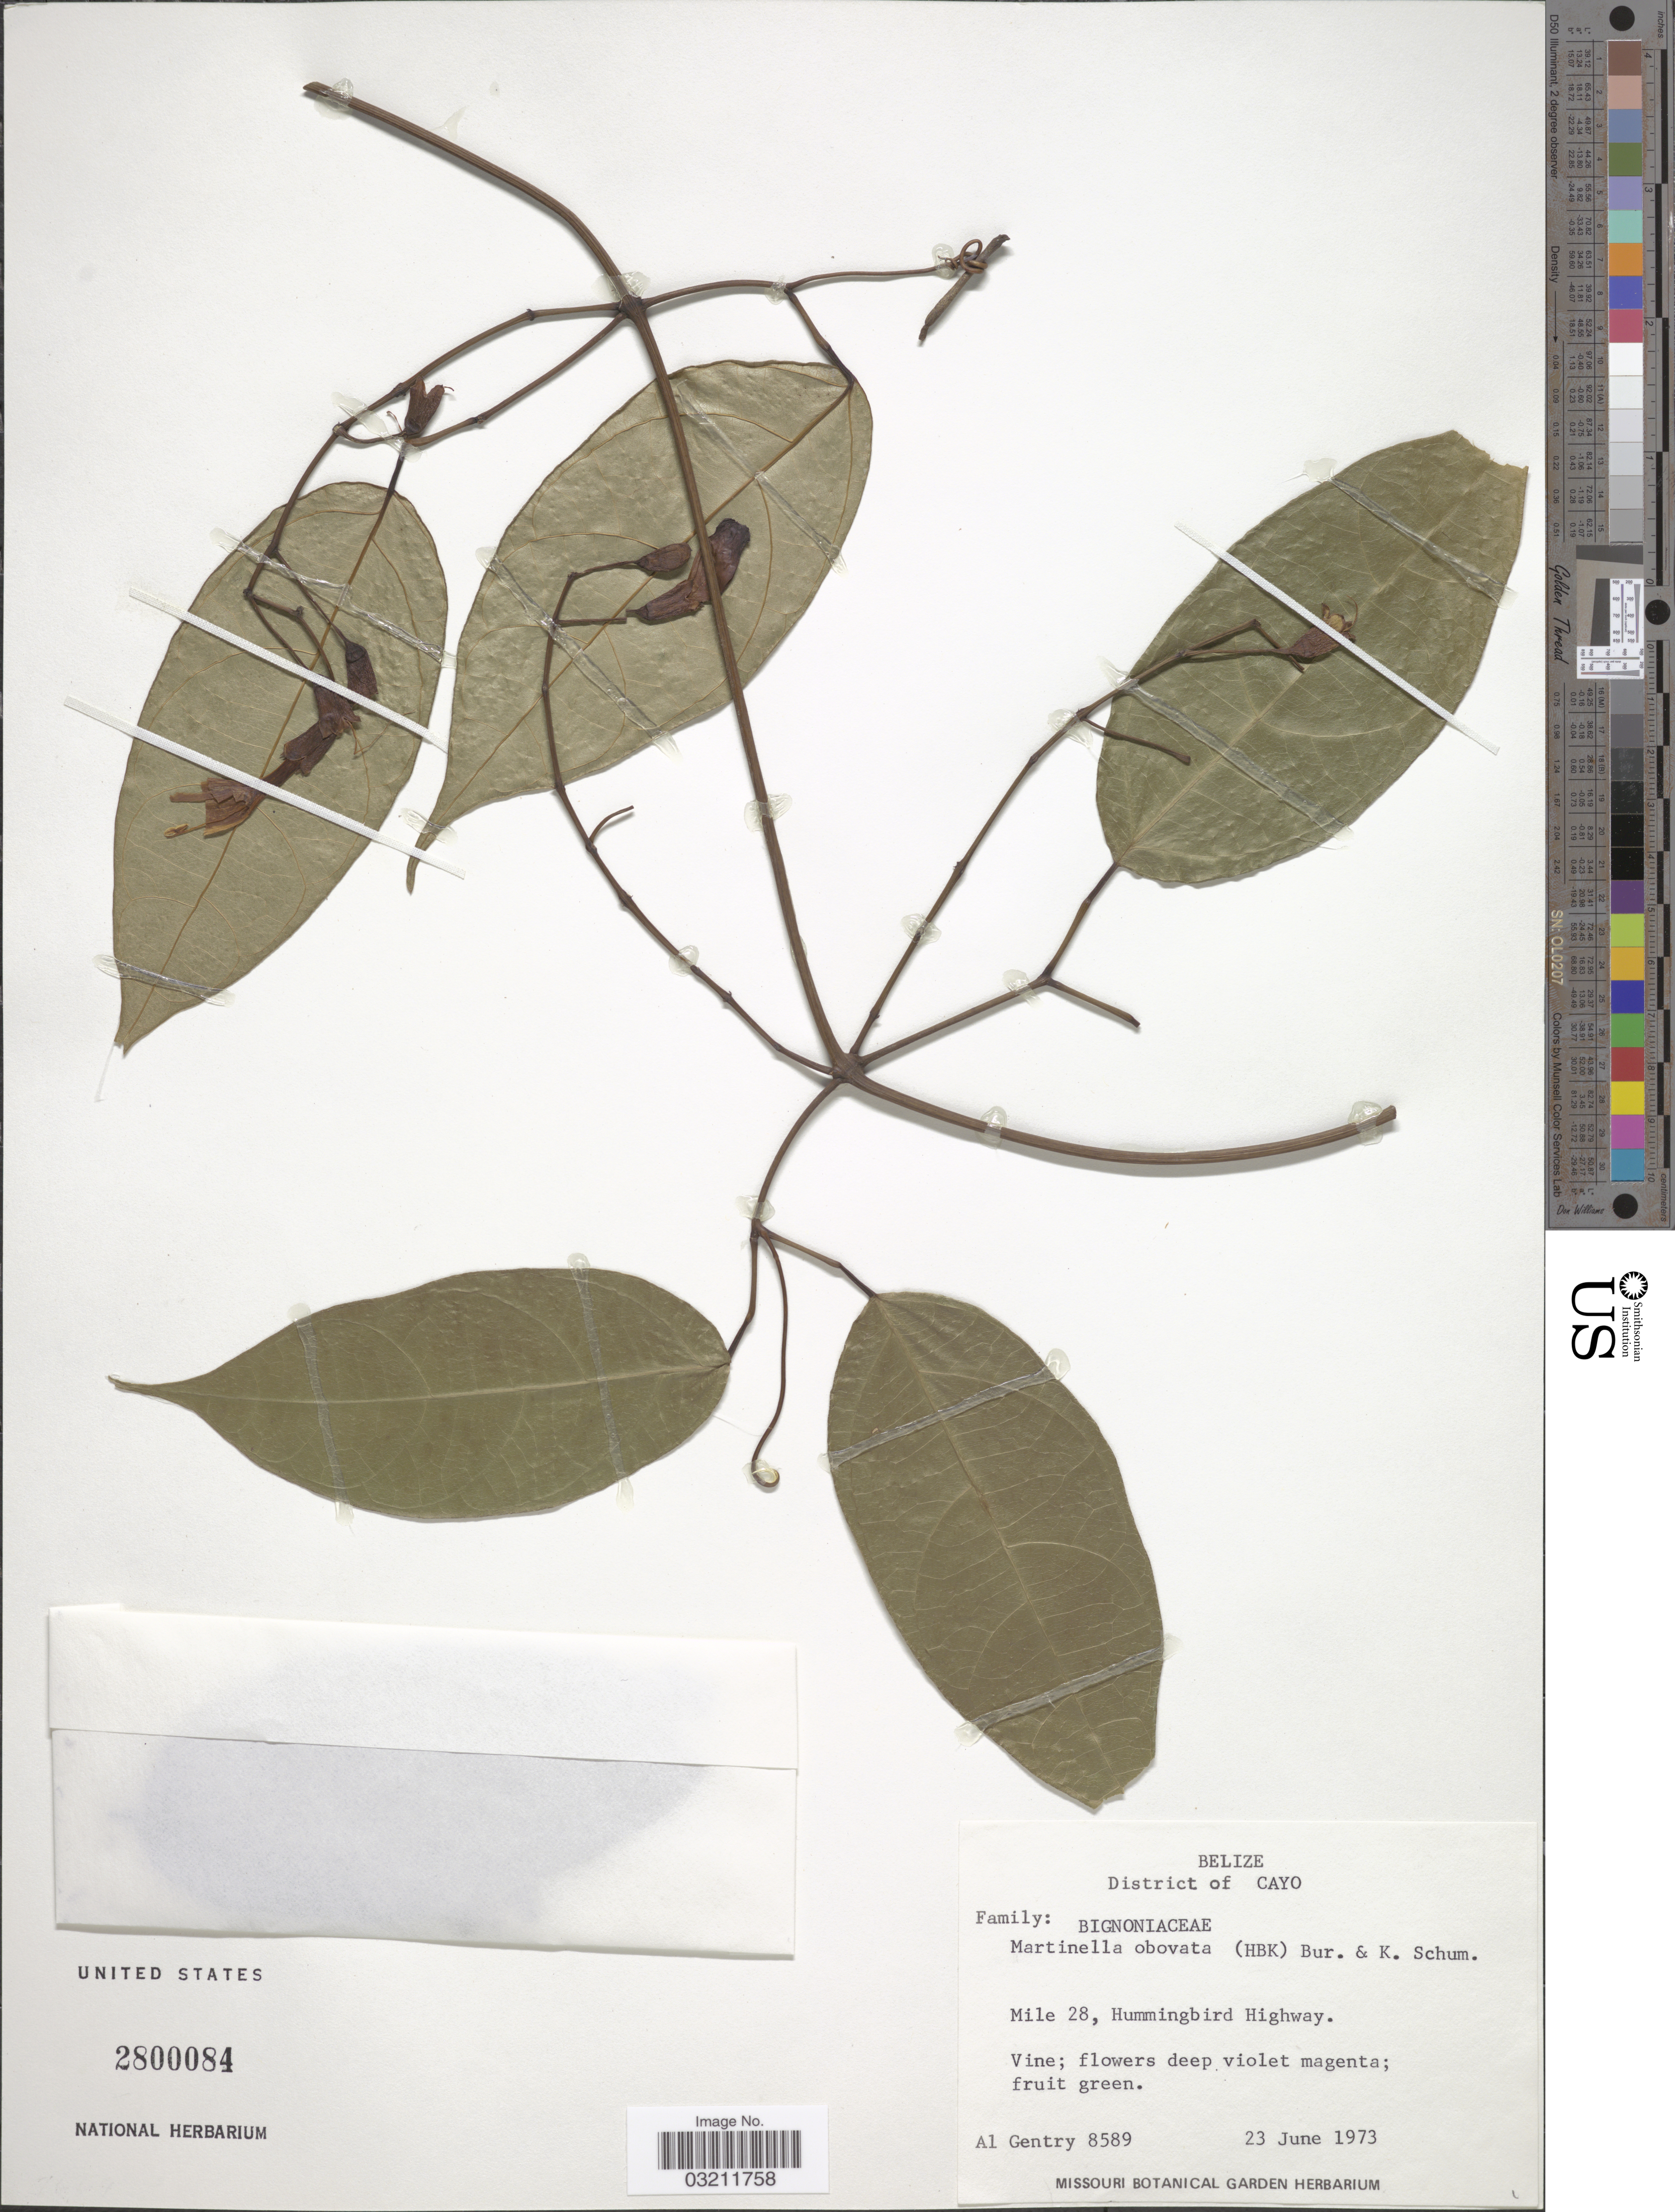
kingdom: Plantae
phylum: Tracheophyta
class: Magnoliopsida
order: Lamiales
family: Bignoniaceae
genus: Martinella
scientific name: Martinella obovata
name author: (Kunth) Bureau & K. Schum.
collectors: A. H. Gentry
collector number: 8589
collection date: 1973-06-23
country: Belize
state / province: Cayo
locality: Mile 28, Hummingbird Highway.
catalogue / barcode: US 2800084